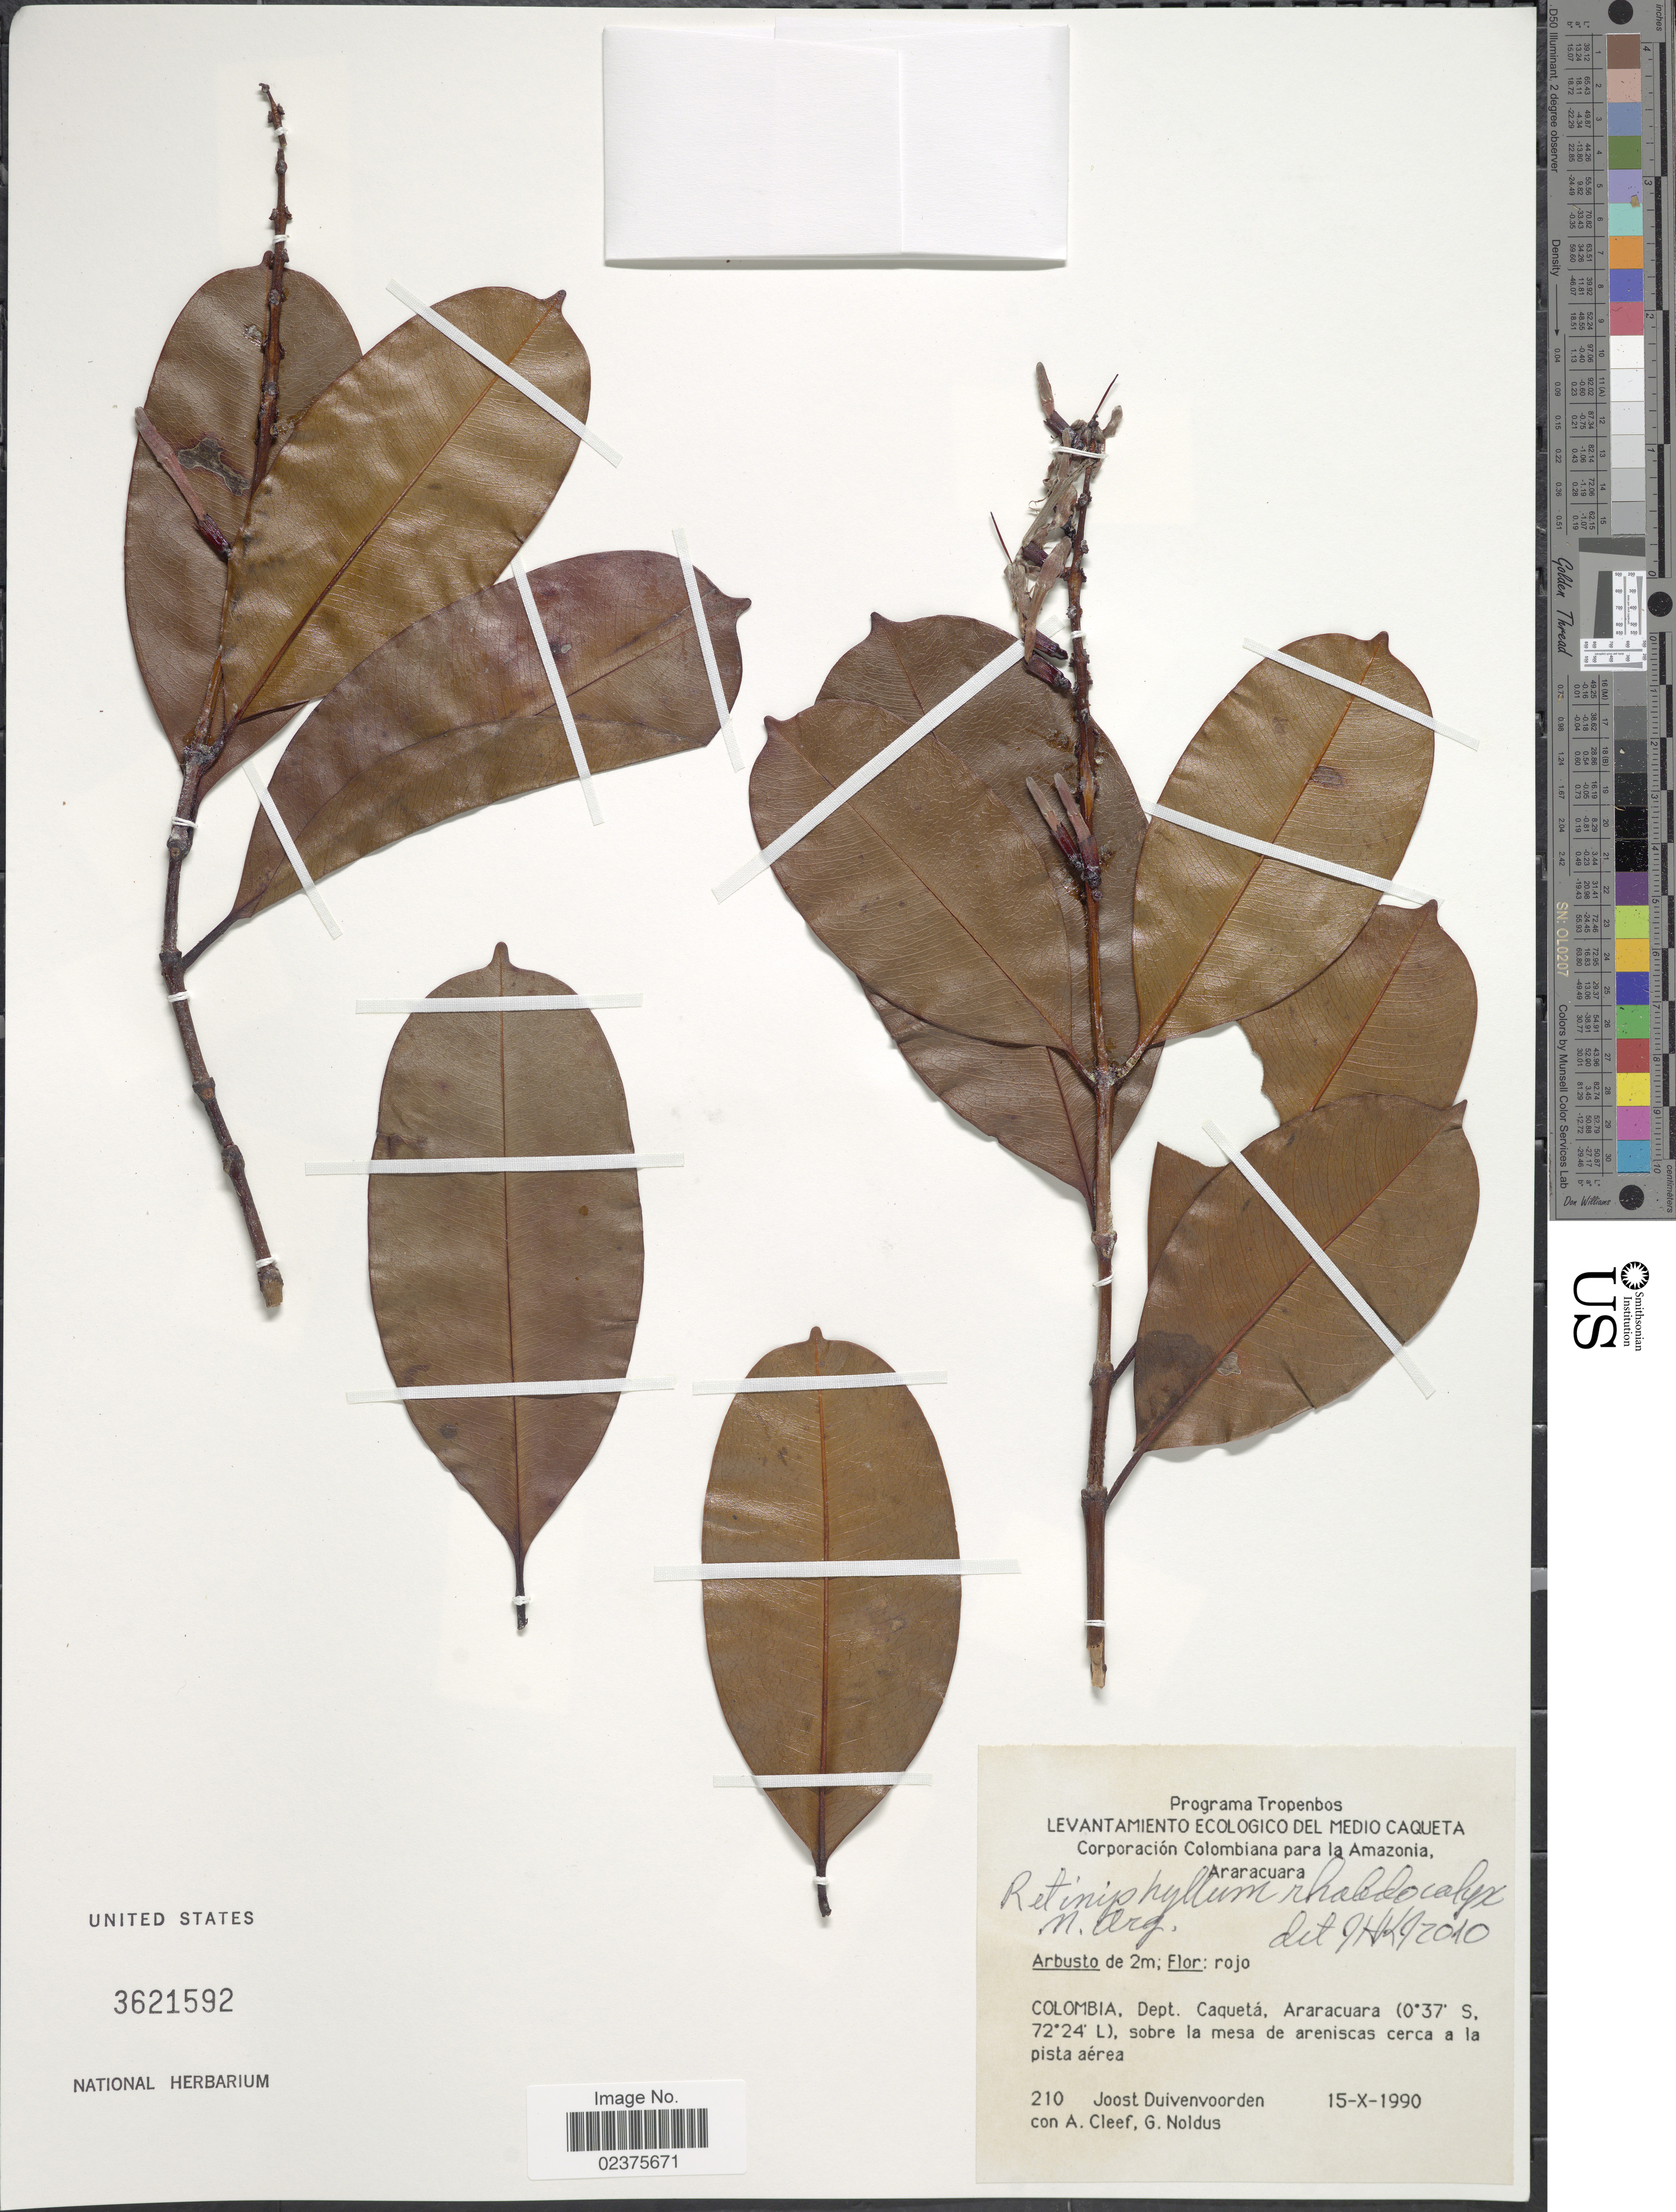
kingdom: Plantae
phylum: Tracheophyta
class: Magnoliopsida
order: Gentianales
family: Rubiaceae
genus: Retiniphyllum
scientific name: Retiniphyllum rhabdocalyx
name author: Müll. Arg.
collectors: J. Duivenvoorden, A. M. Cleef & G. Noldus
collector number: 210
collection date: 1990-10-15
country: Colombia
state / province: Caquetá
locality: Dept. Caquetá, Araracuara, sbore la mesa de areniscas cerca a la pista aérea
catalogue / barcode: US 3621592